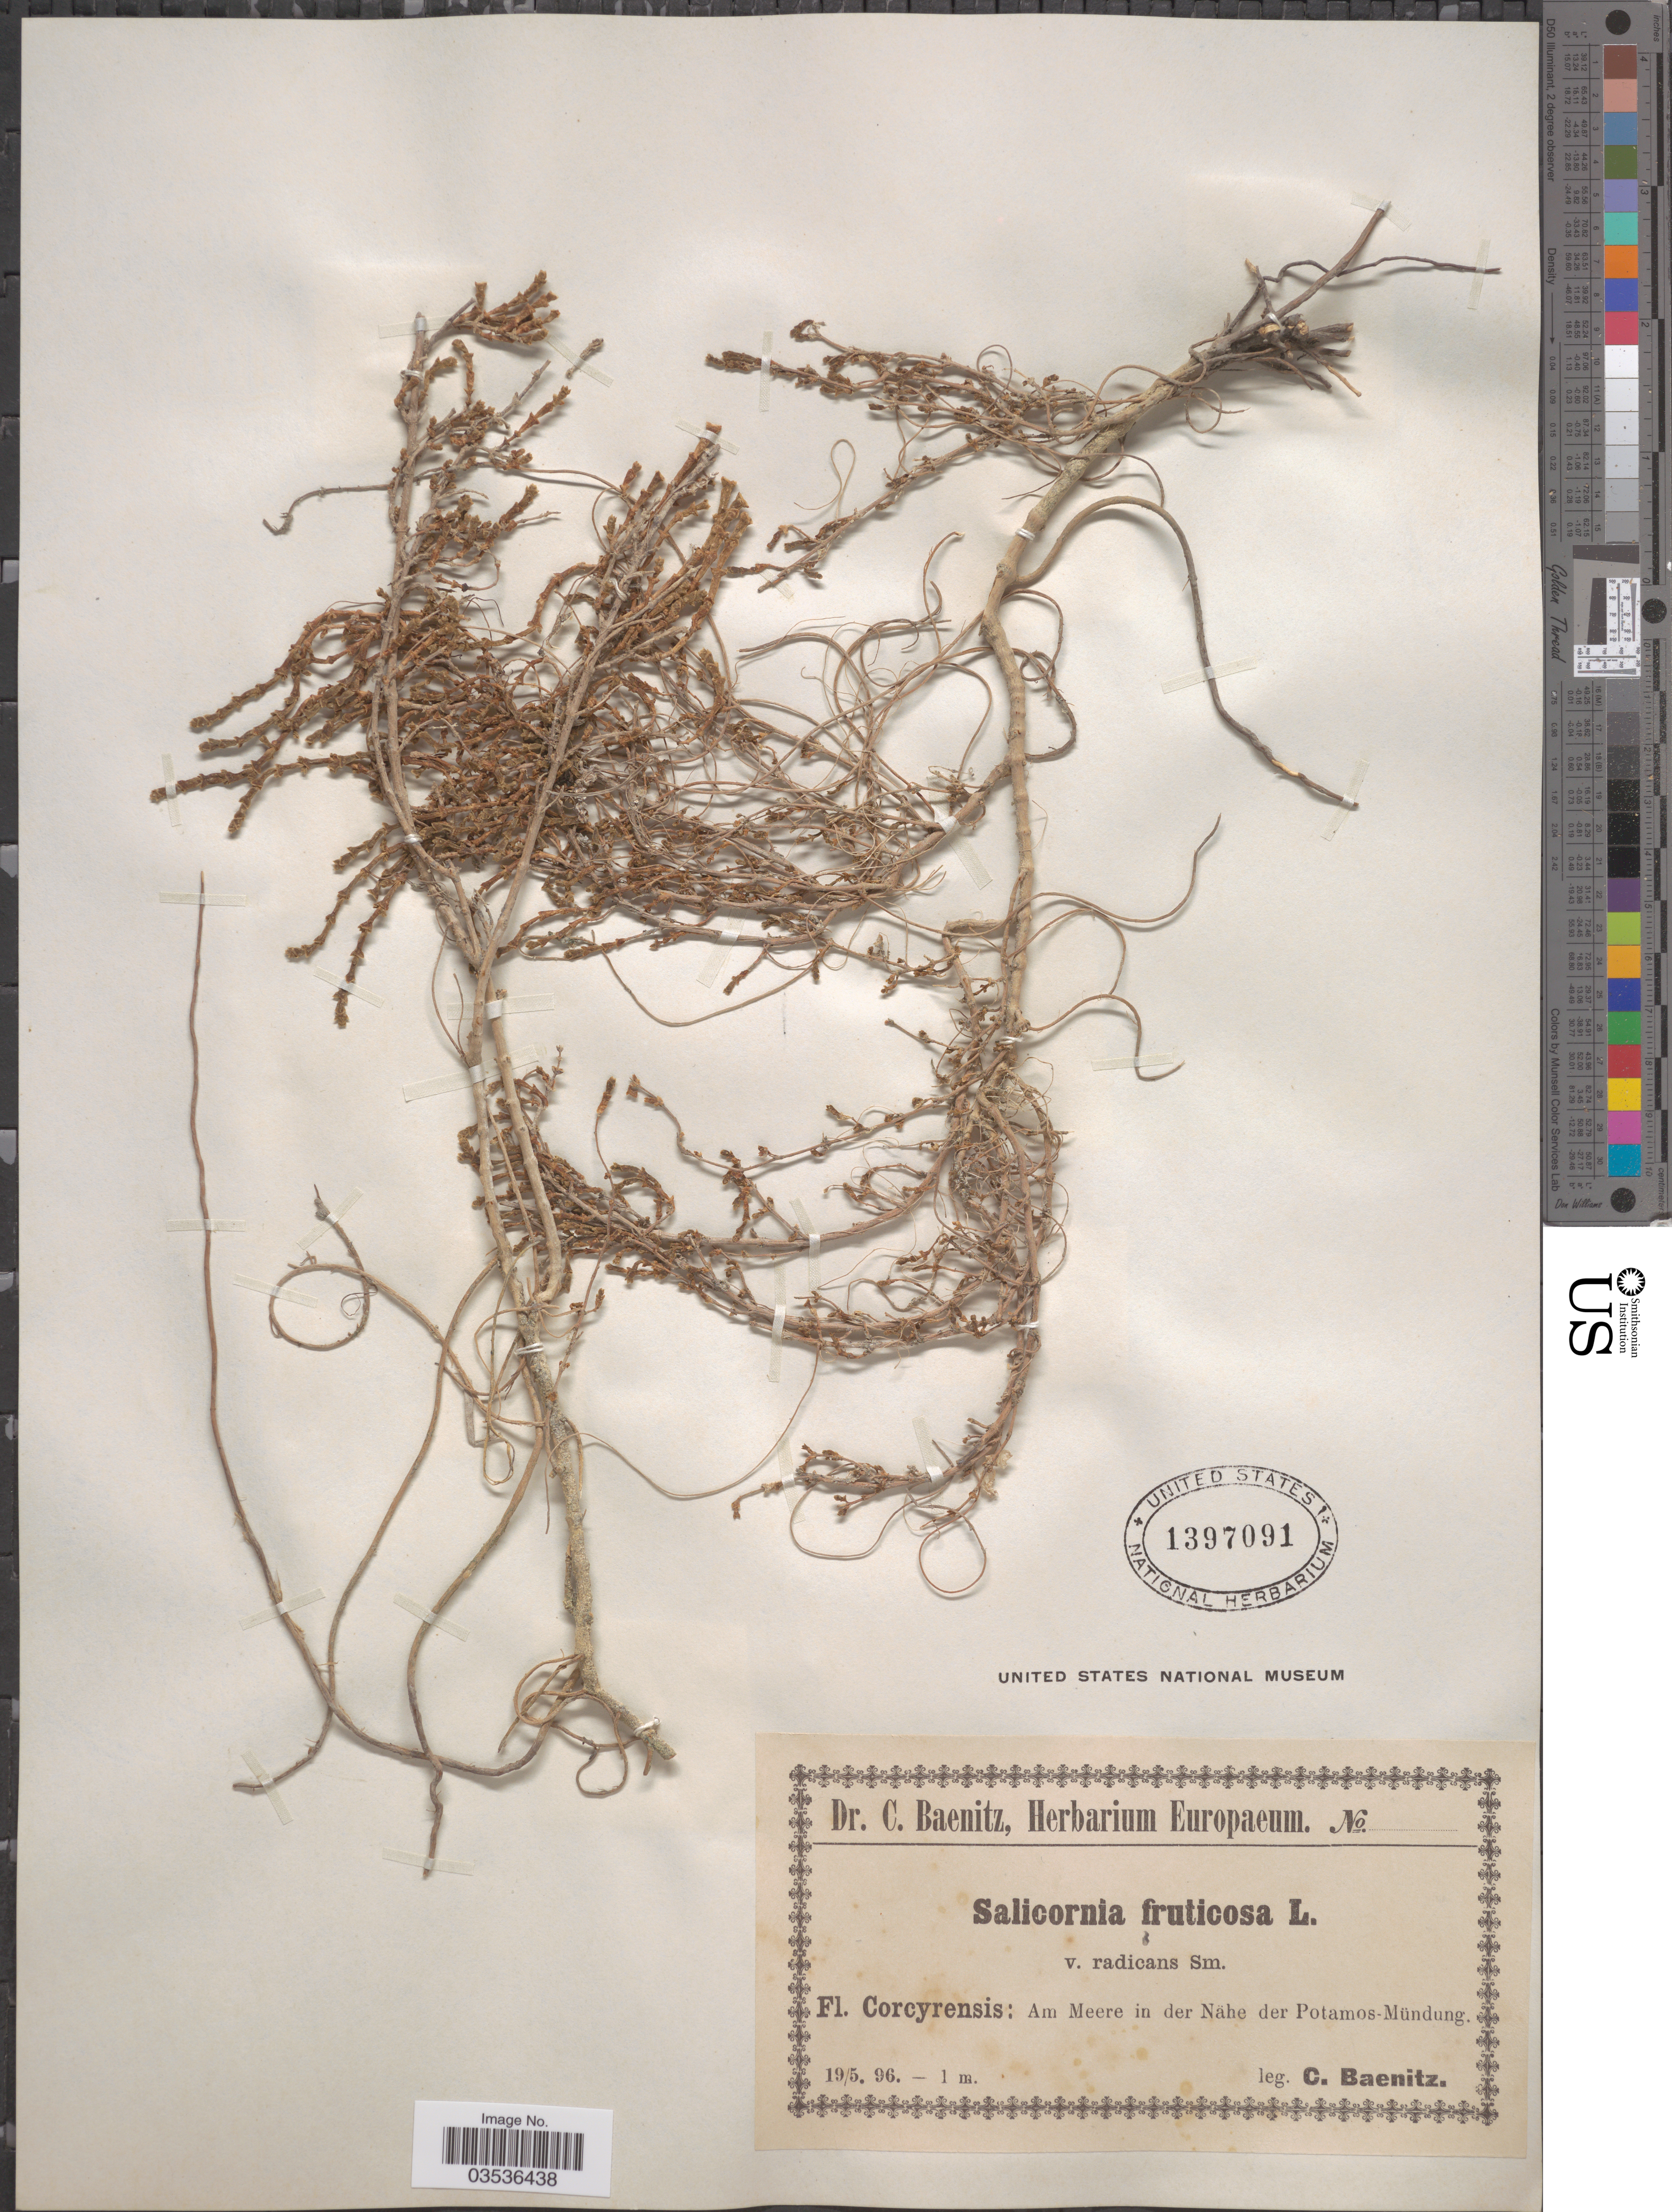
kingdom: Plantae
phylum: Tracheophyta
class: Magnoliopsida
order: Caryophyllales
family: Amaranthaceae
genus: Salicornia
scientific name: Salicornia fruticosa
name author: (L.) L.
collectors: C. G. Baenitz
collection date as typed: Transcribed d/m/y: 19/5/96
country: Greece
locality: Corcyrensis: Am Meere in der Nähe der Potamos-Mündung.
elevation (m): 1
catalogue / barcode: US 1397091